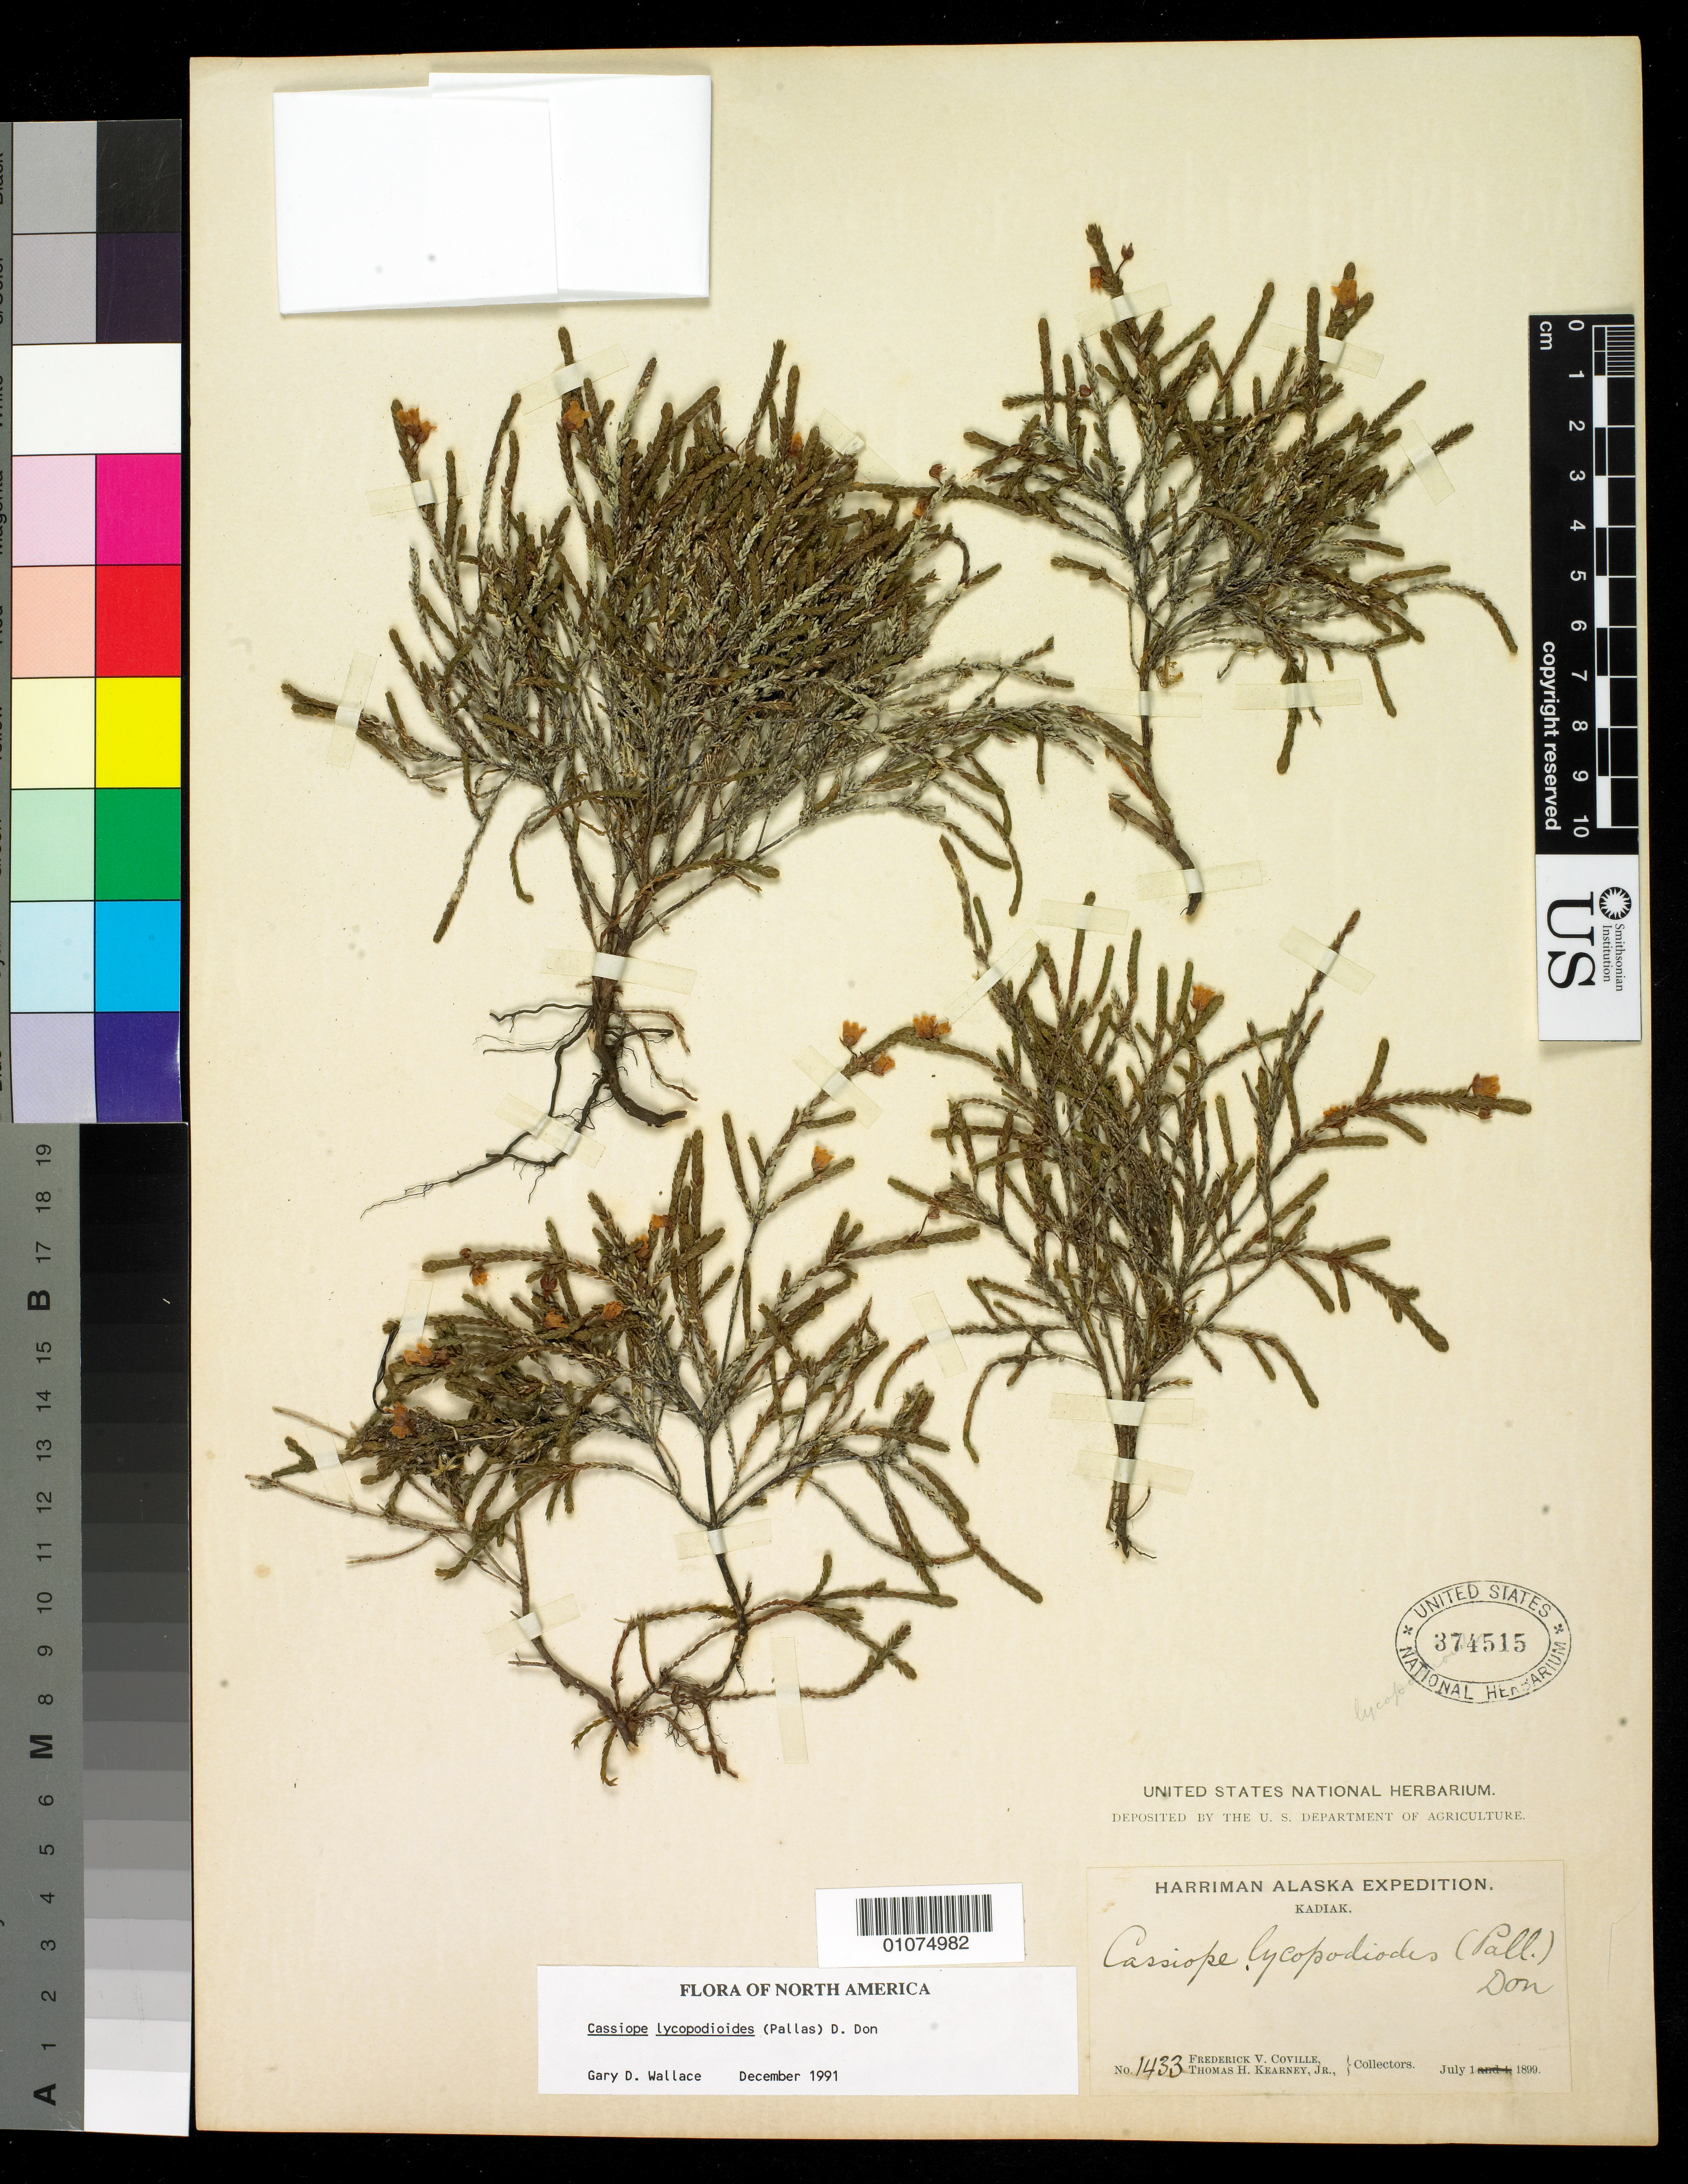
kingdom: Plantae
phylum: Tracheophyta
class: Magnoliopsida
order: Ericales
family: Ericaceae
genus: Cassiope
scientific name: Cassiope lycopodioides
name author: (Pall.) D. Don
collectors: F. V. Coville & T. H. Kearney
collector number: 1433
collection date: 1899-07-01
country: United States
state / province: Alaska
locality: Kodiak Island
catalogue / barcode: US 374515